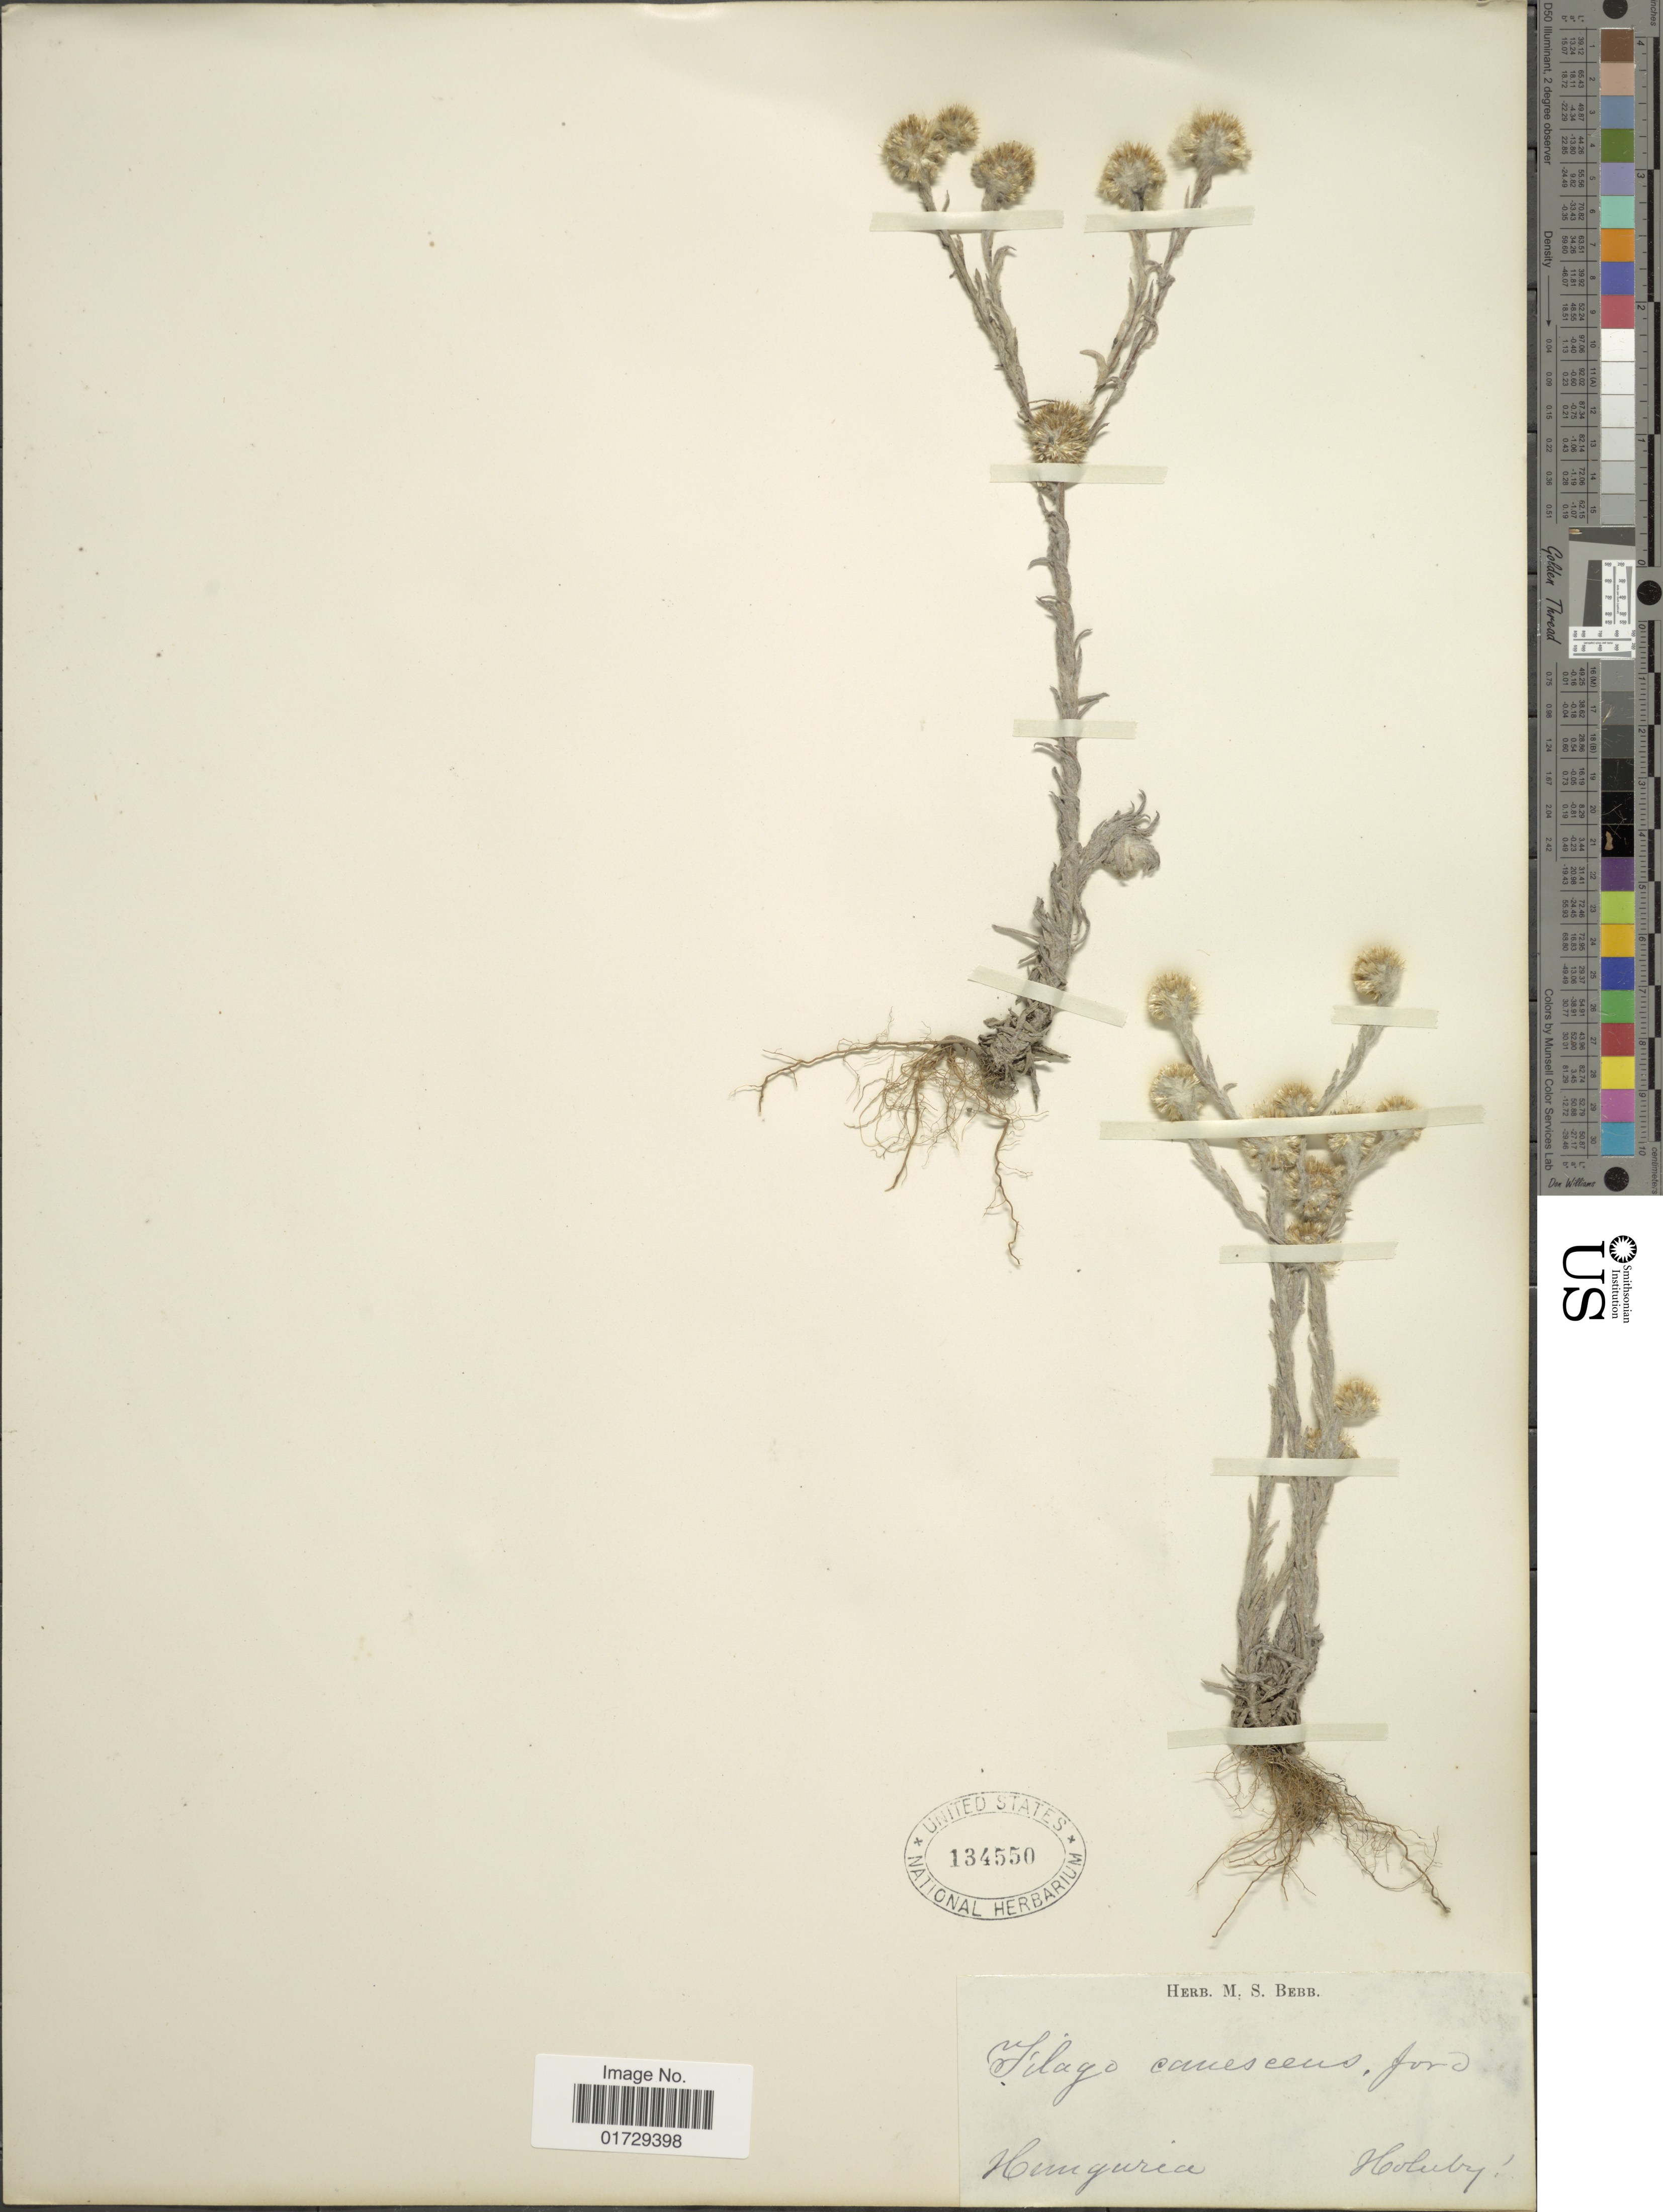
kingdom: Plantae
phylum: Tracheophyta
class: Magnoliopsida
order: Asterales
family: Asteraceae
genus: Filago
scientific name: Filago canescens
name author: G.E. Sm. ex Bab.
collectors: Holuby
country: Hungary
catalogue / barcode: US 134550